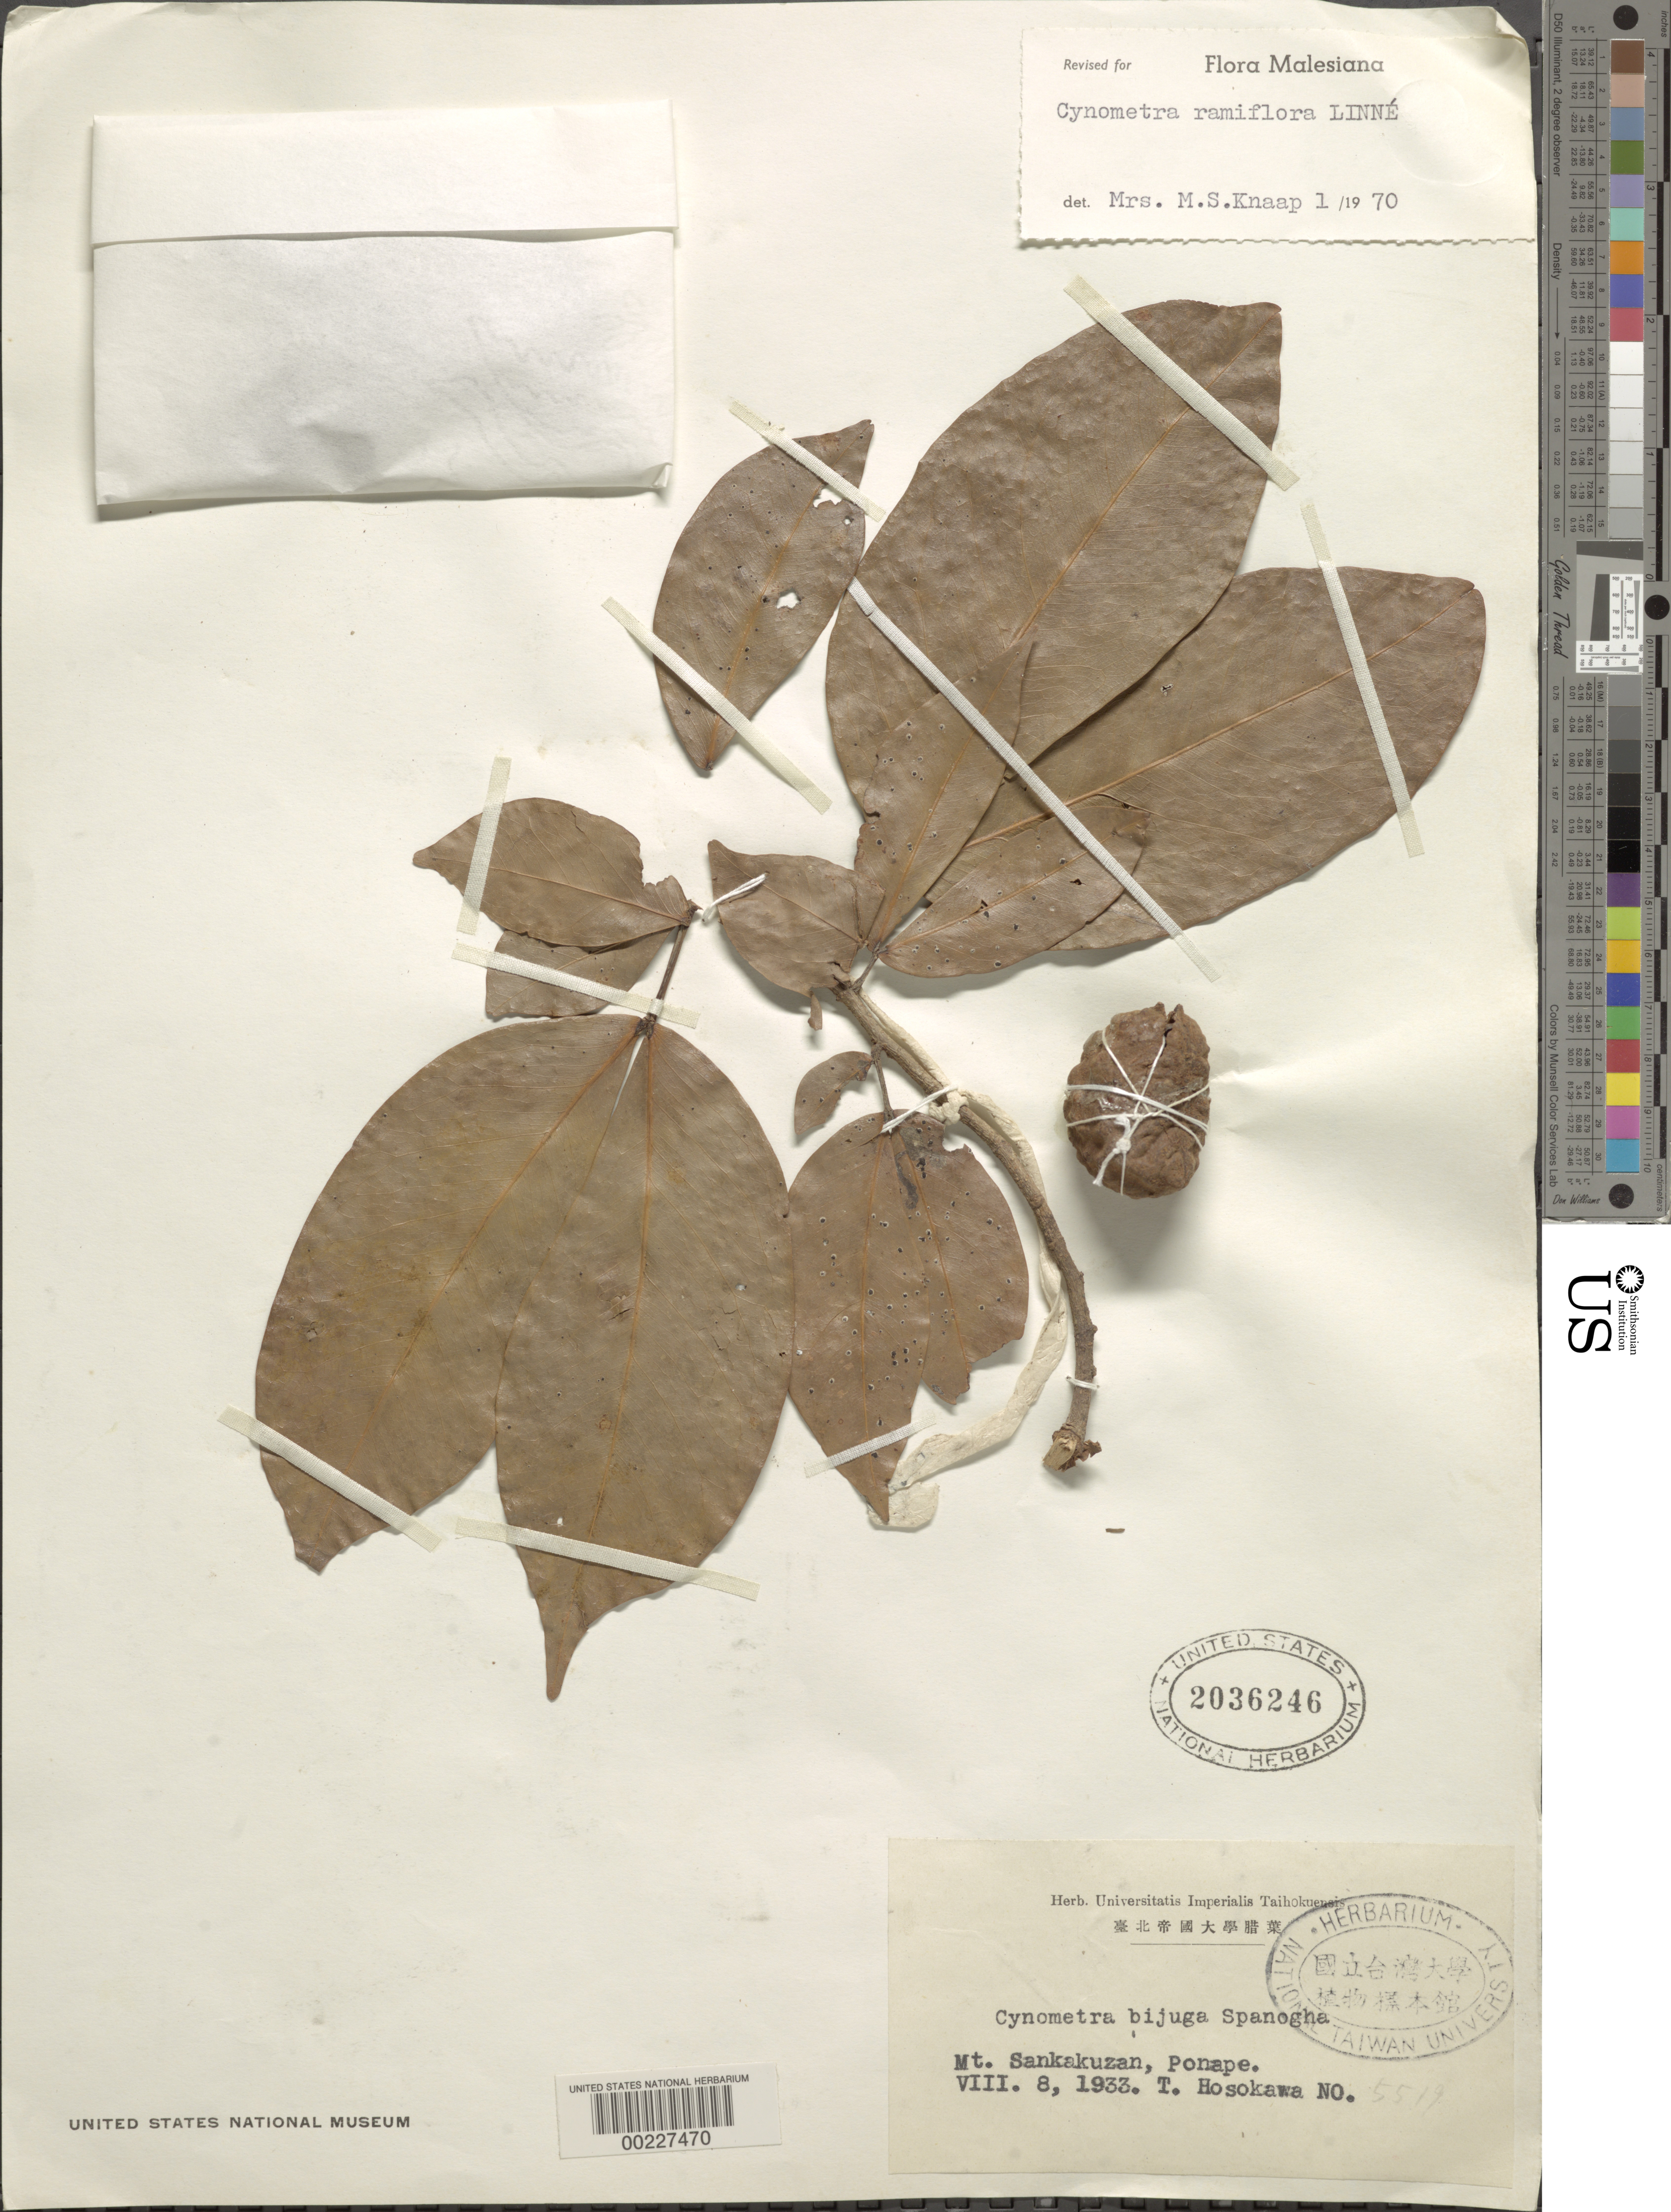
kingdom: Plantae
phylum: Tracheophyta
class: Magnoliopsida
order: Fabales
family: Fabaceae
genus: Cynometra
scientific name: Cynometra ramiflora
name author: L.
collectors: T. Hosokawa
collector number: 5519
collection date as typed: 08 Aug 1933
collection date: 1933-08-08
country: Micronesia, Federated States of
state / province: Pohnpei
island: Pohnpei [Ponape]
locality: Mt. Sankakuzan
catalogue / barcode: US 2036246